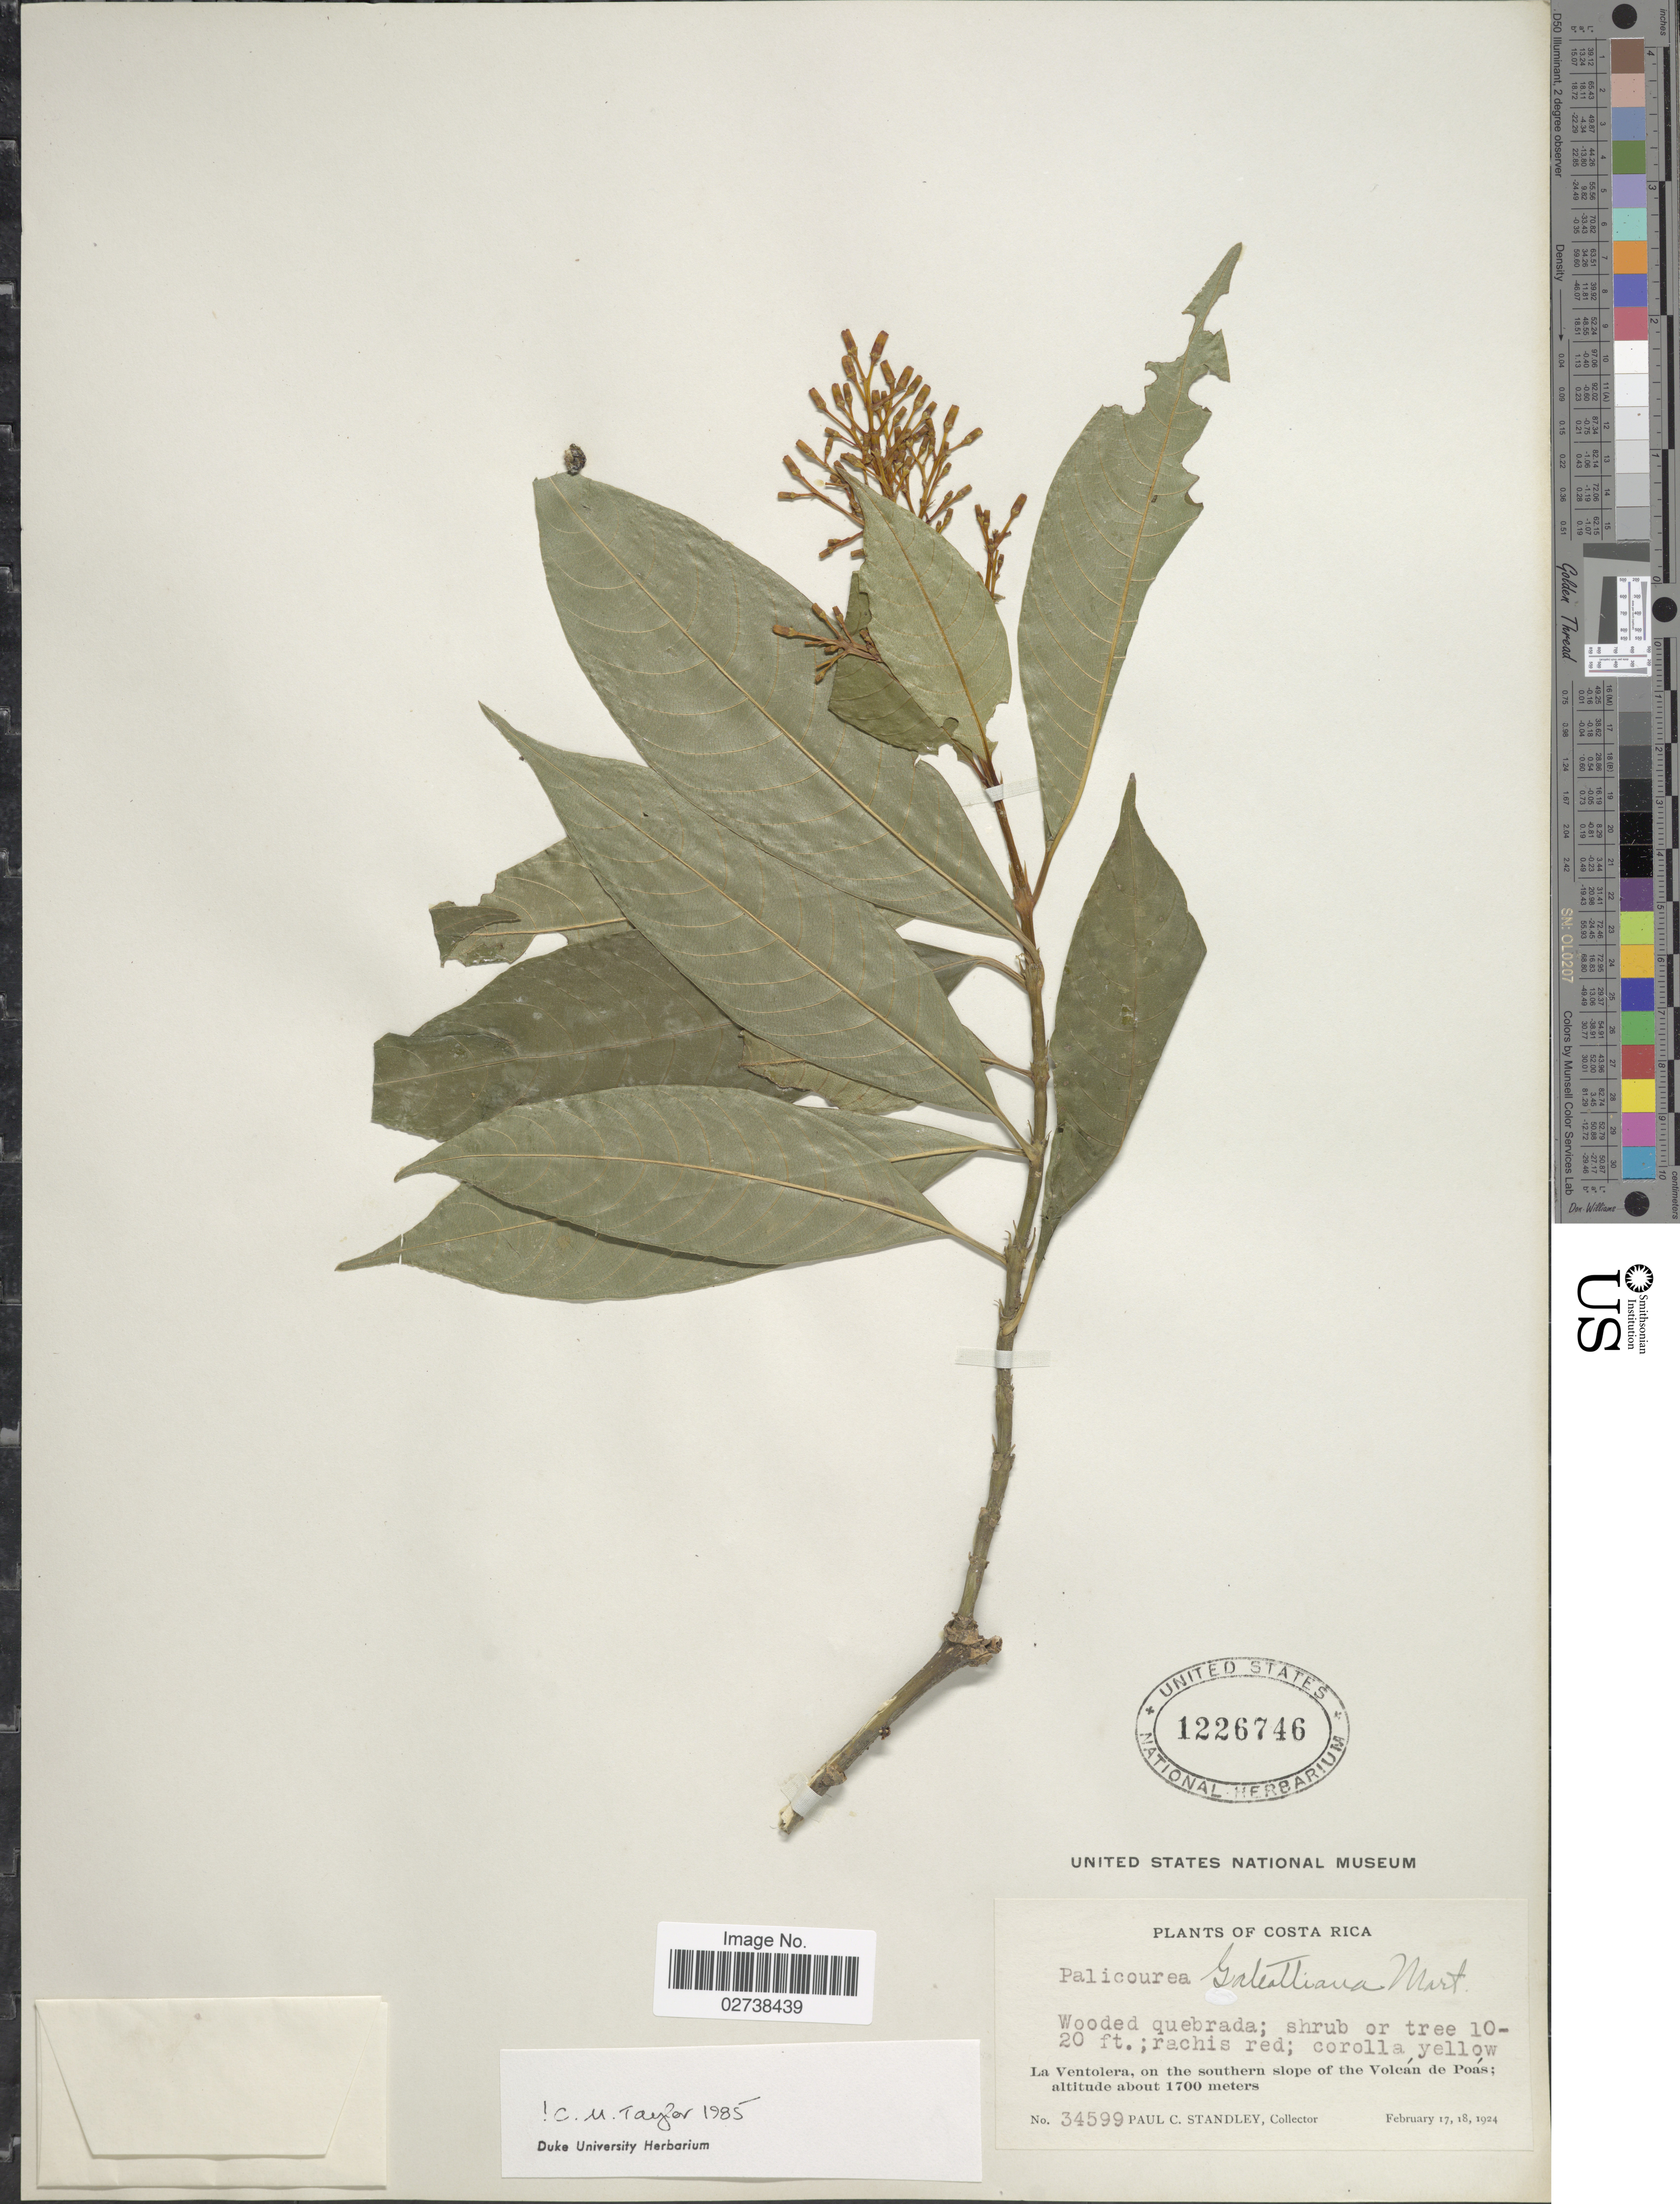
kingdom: Plantae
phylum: Tracheophyta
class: Magnoliopsida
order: Gentianales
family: Rubiaceae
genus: Palicourea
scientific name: Palicourea galeottiana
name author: M. Martens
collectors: P. C. Standley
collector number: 34599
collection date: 1924-02-17/1924-02-18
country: Costa Rica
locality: La Ventolera, on the southern slope of the Volcan de Poas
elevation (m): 1700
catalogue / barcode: US 1226746